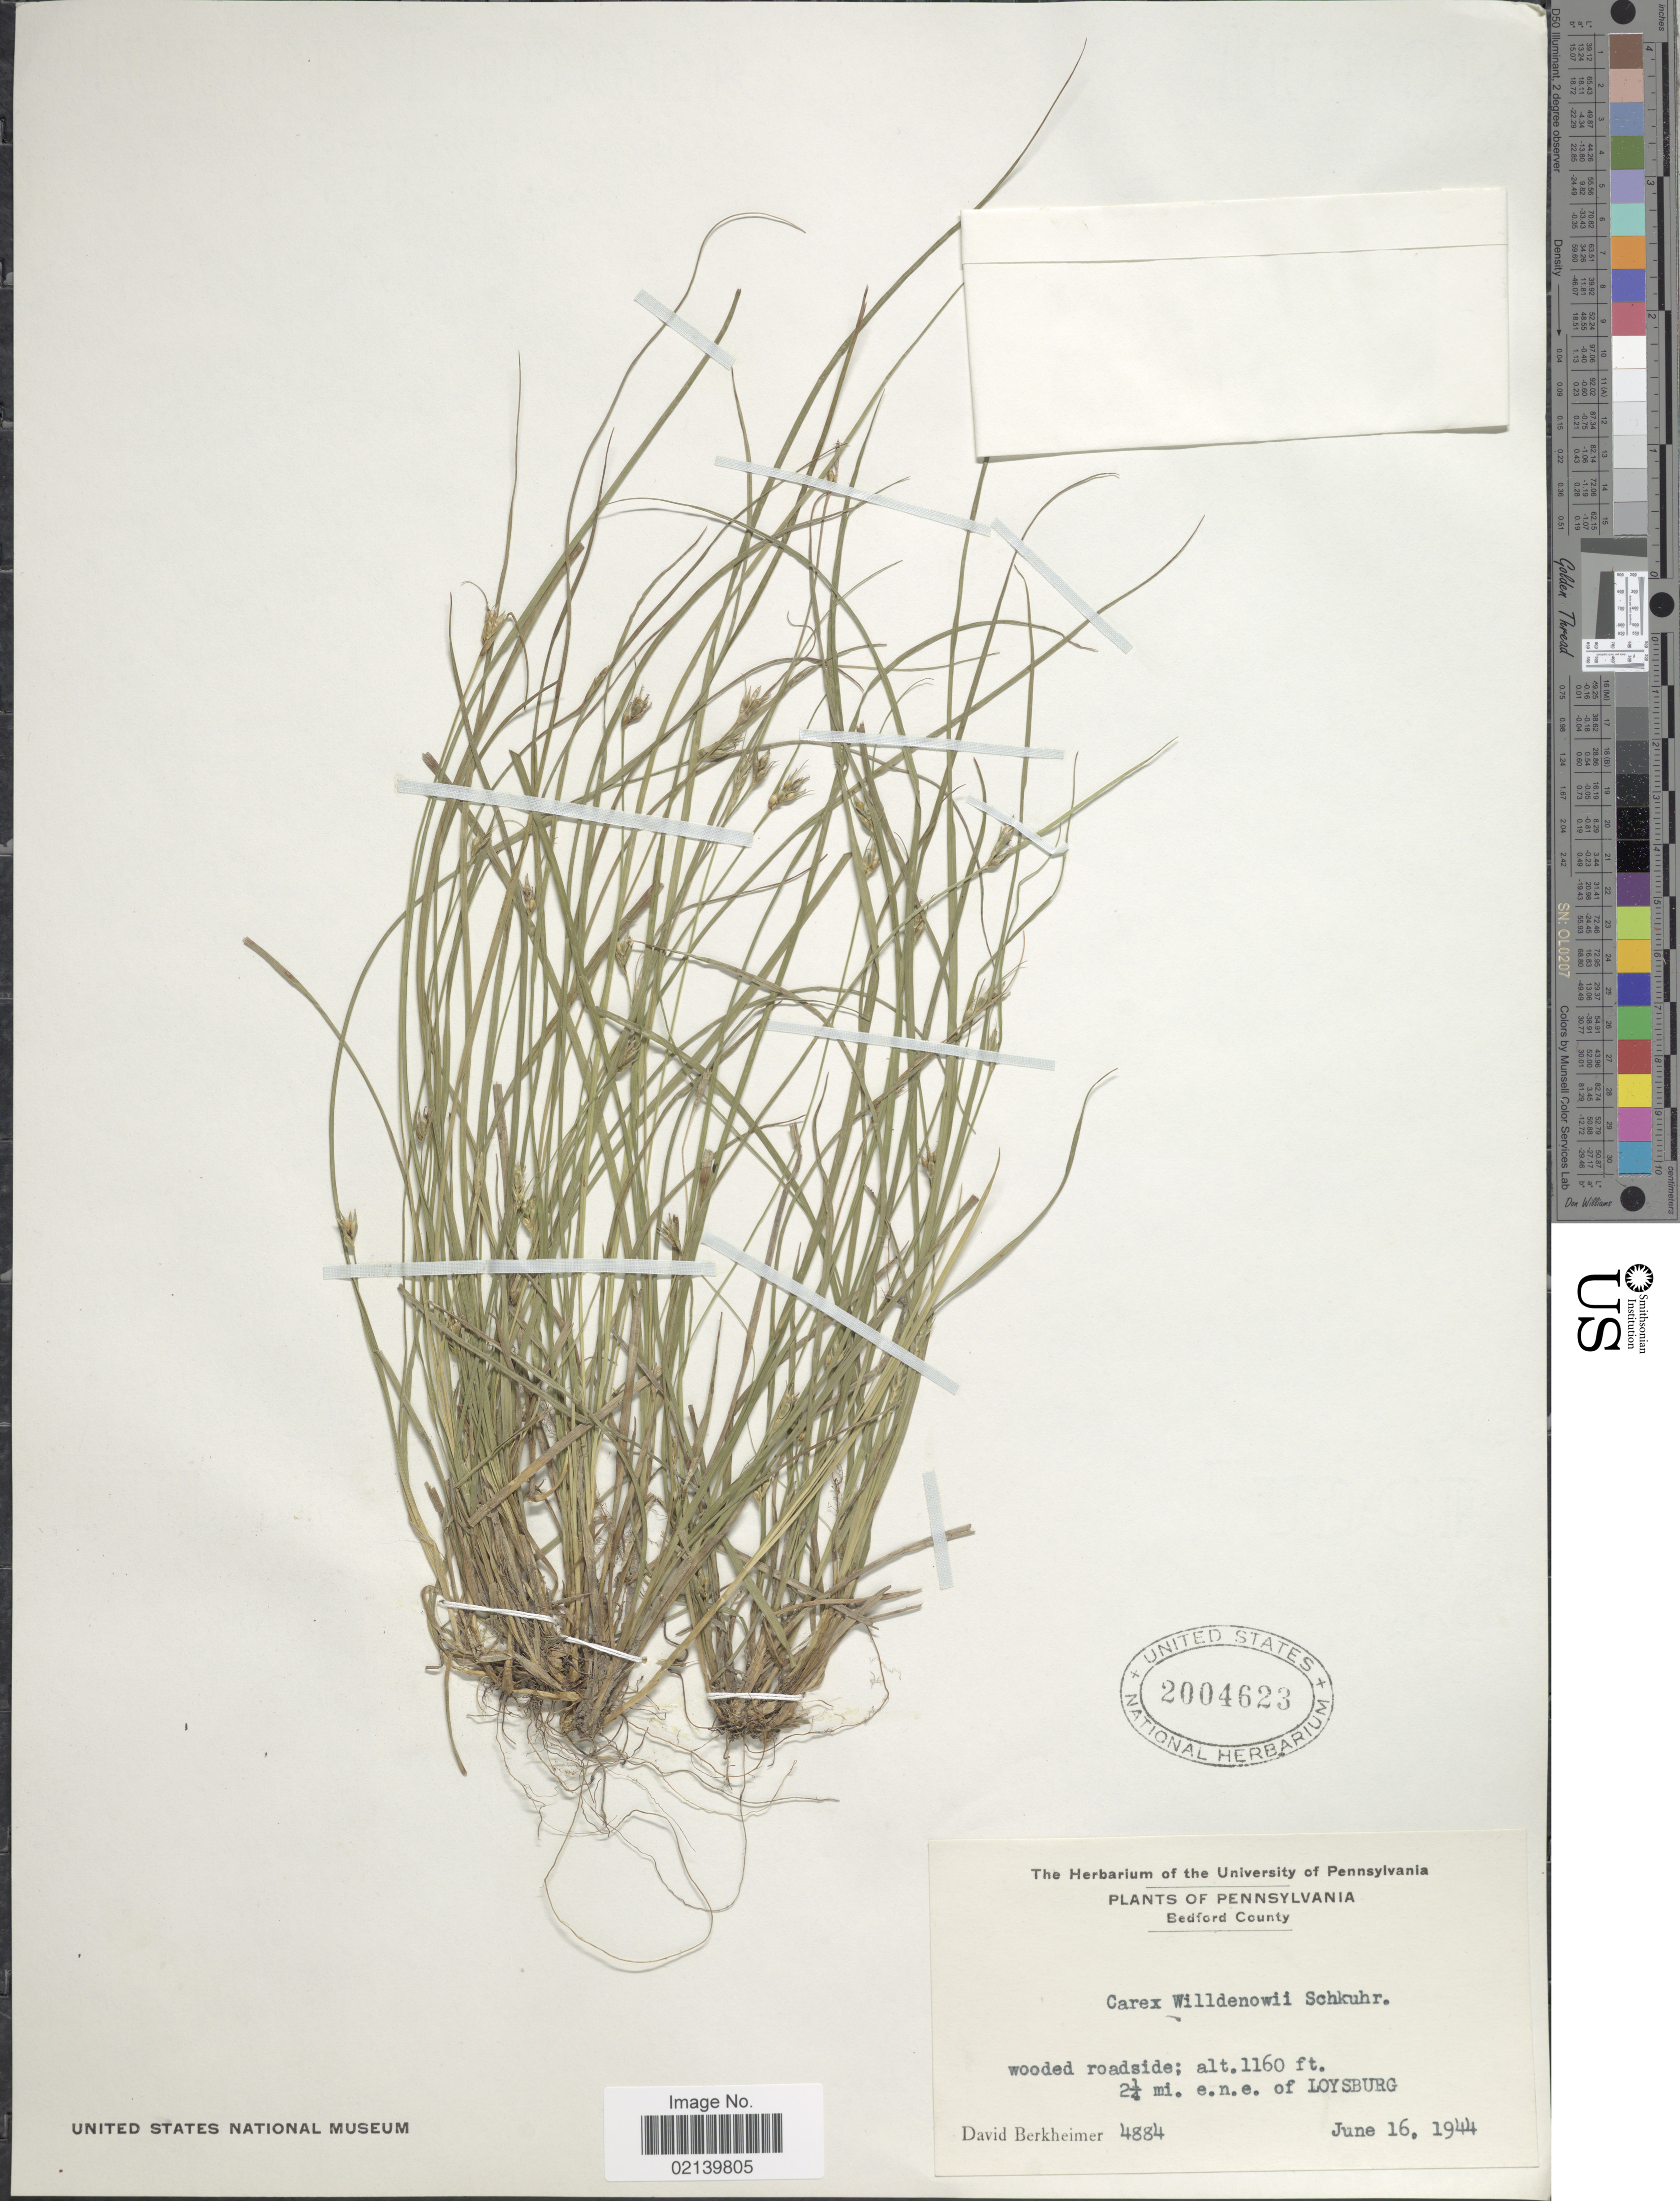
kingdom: Plantae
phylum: Tracheophyta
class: Liliopsida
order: Poales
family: Cyperaceae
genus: Carex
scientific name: Carex willdenowii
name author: Willd.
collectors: D. Berkheimer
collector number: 4884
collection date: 1944-06-16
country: United States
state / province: Pennsylvania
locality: Pennsylvania. wooded roadside, 2¼ mi. e.n.e. of Loysburg. Bedford.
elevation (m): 354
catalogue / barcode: US 2004623